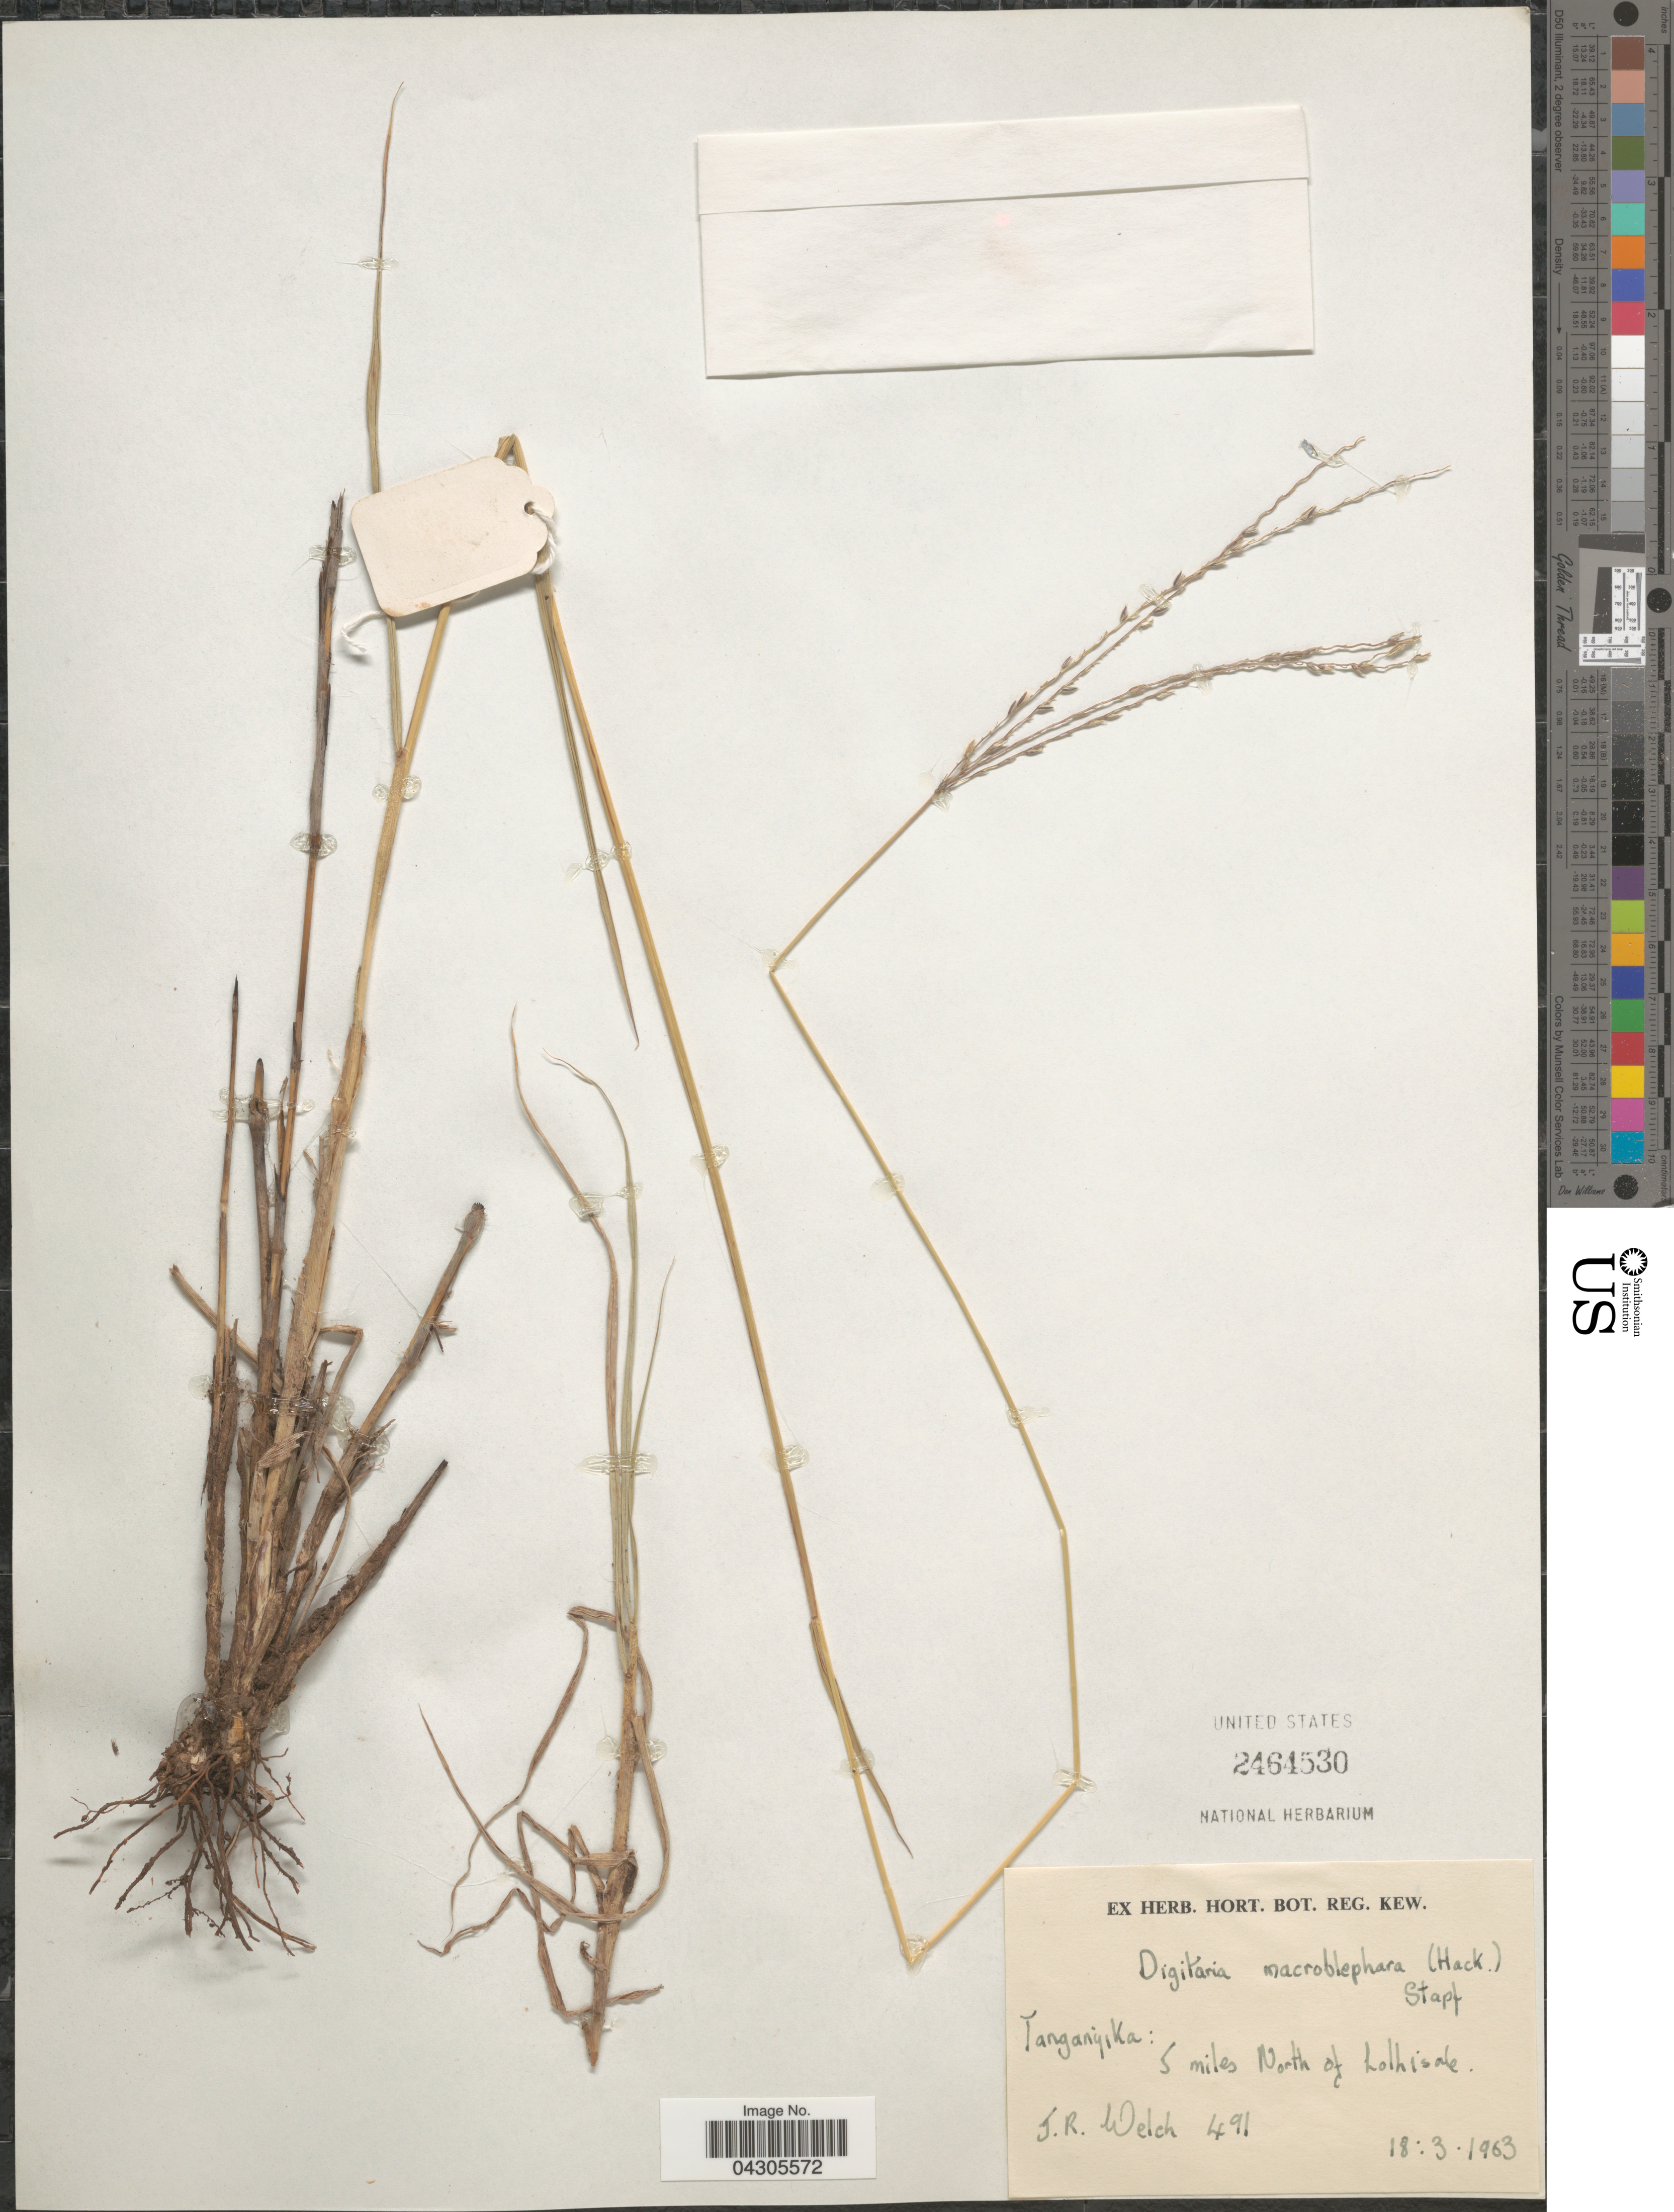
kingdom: Plantae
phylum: Tracheophyta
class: Liliopsida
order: Poales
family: Poaceae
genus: Digitaria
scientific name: Digitaria macroblephara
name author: (Hack.) Stapf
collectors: J. Welch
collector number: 491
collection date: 1963-03-18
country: Tanzania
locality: Tanganyika: 5 miles North of Lolhisde.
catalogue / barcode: US 2464530